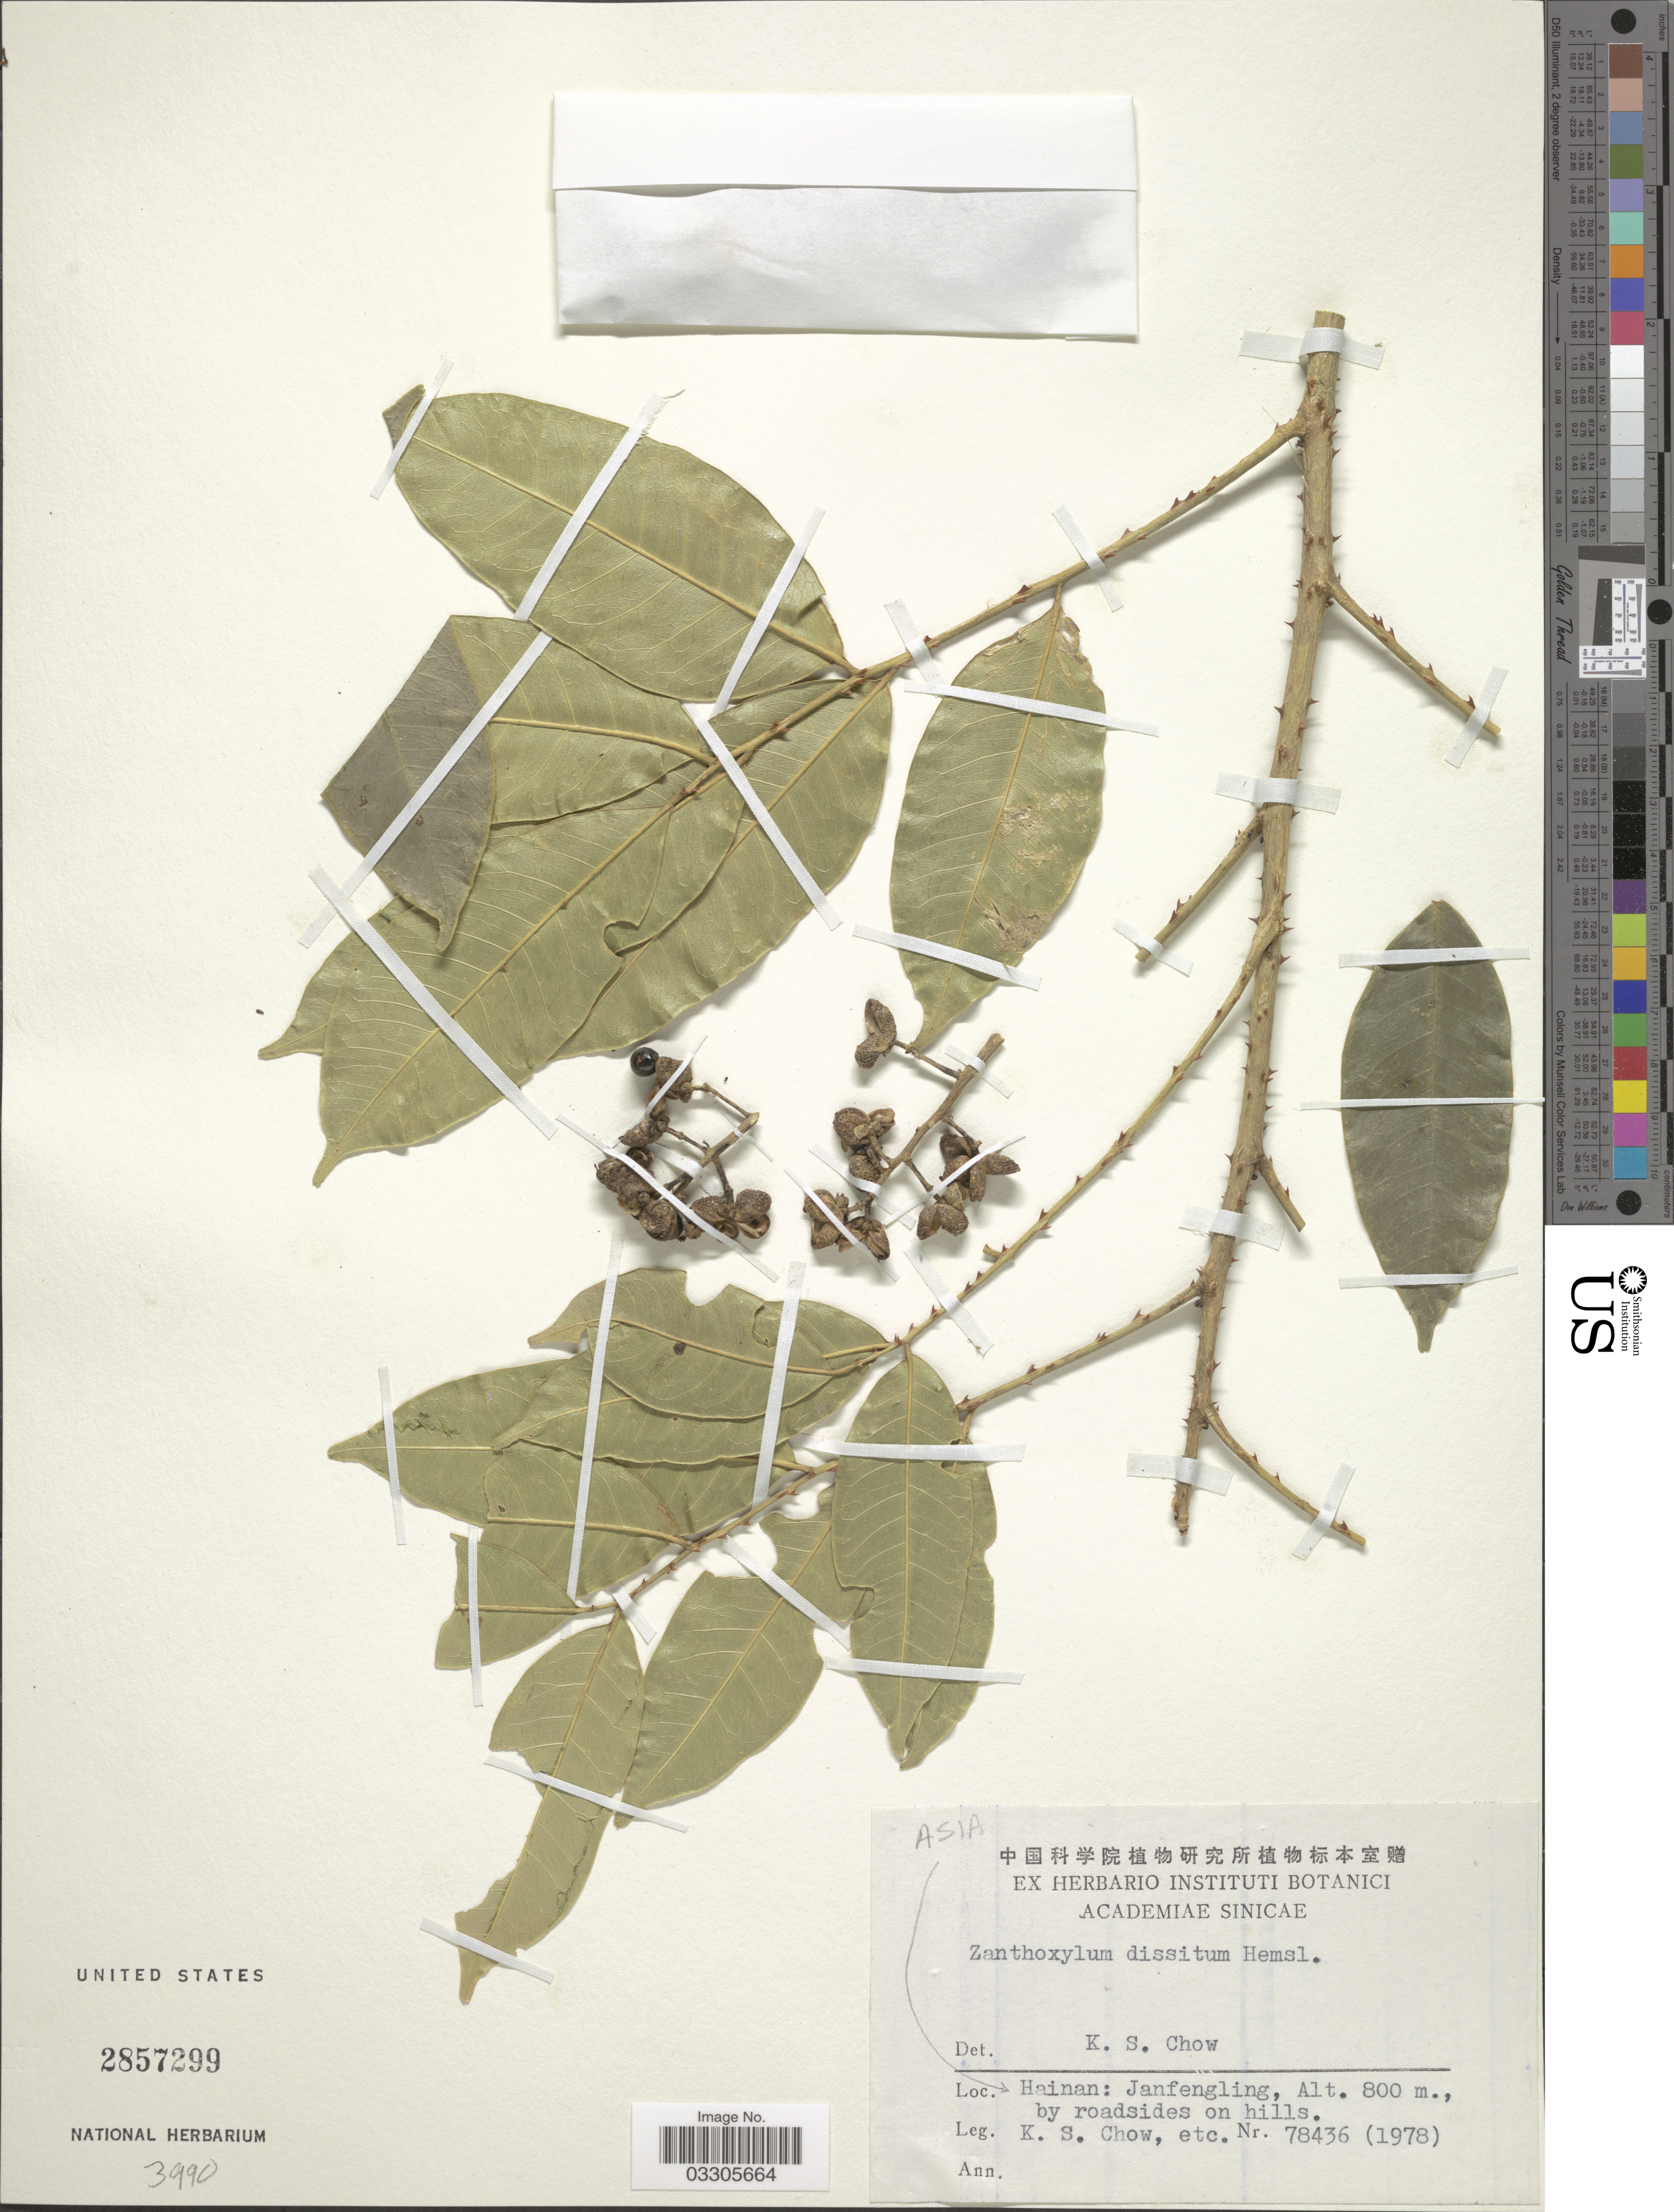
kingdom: Plantae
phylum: Tracheophyta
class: Magnoliopsida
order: Sapindales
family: Rutaceae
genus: Zanthoxylum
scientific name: Zanthoxylum dissitum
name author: Hemsl.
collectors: K. S. Chow & et al.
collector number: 78436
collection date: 1978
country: China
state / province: Hainan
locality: Janfengling.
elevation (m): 800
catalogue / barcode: US 2857299